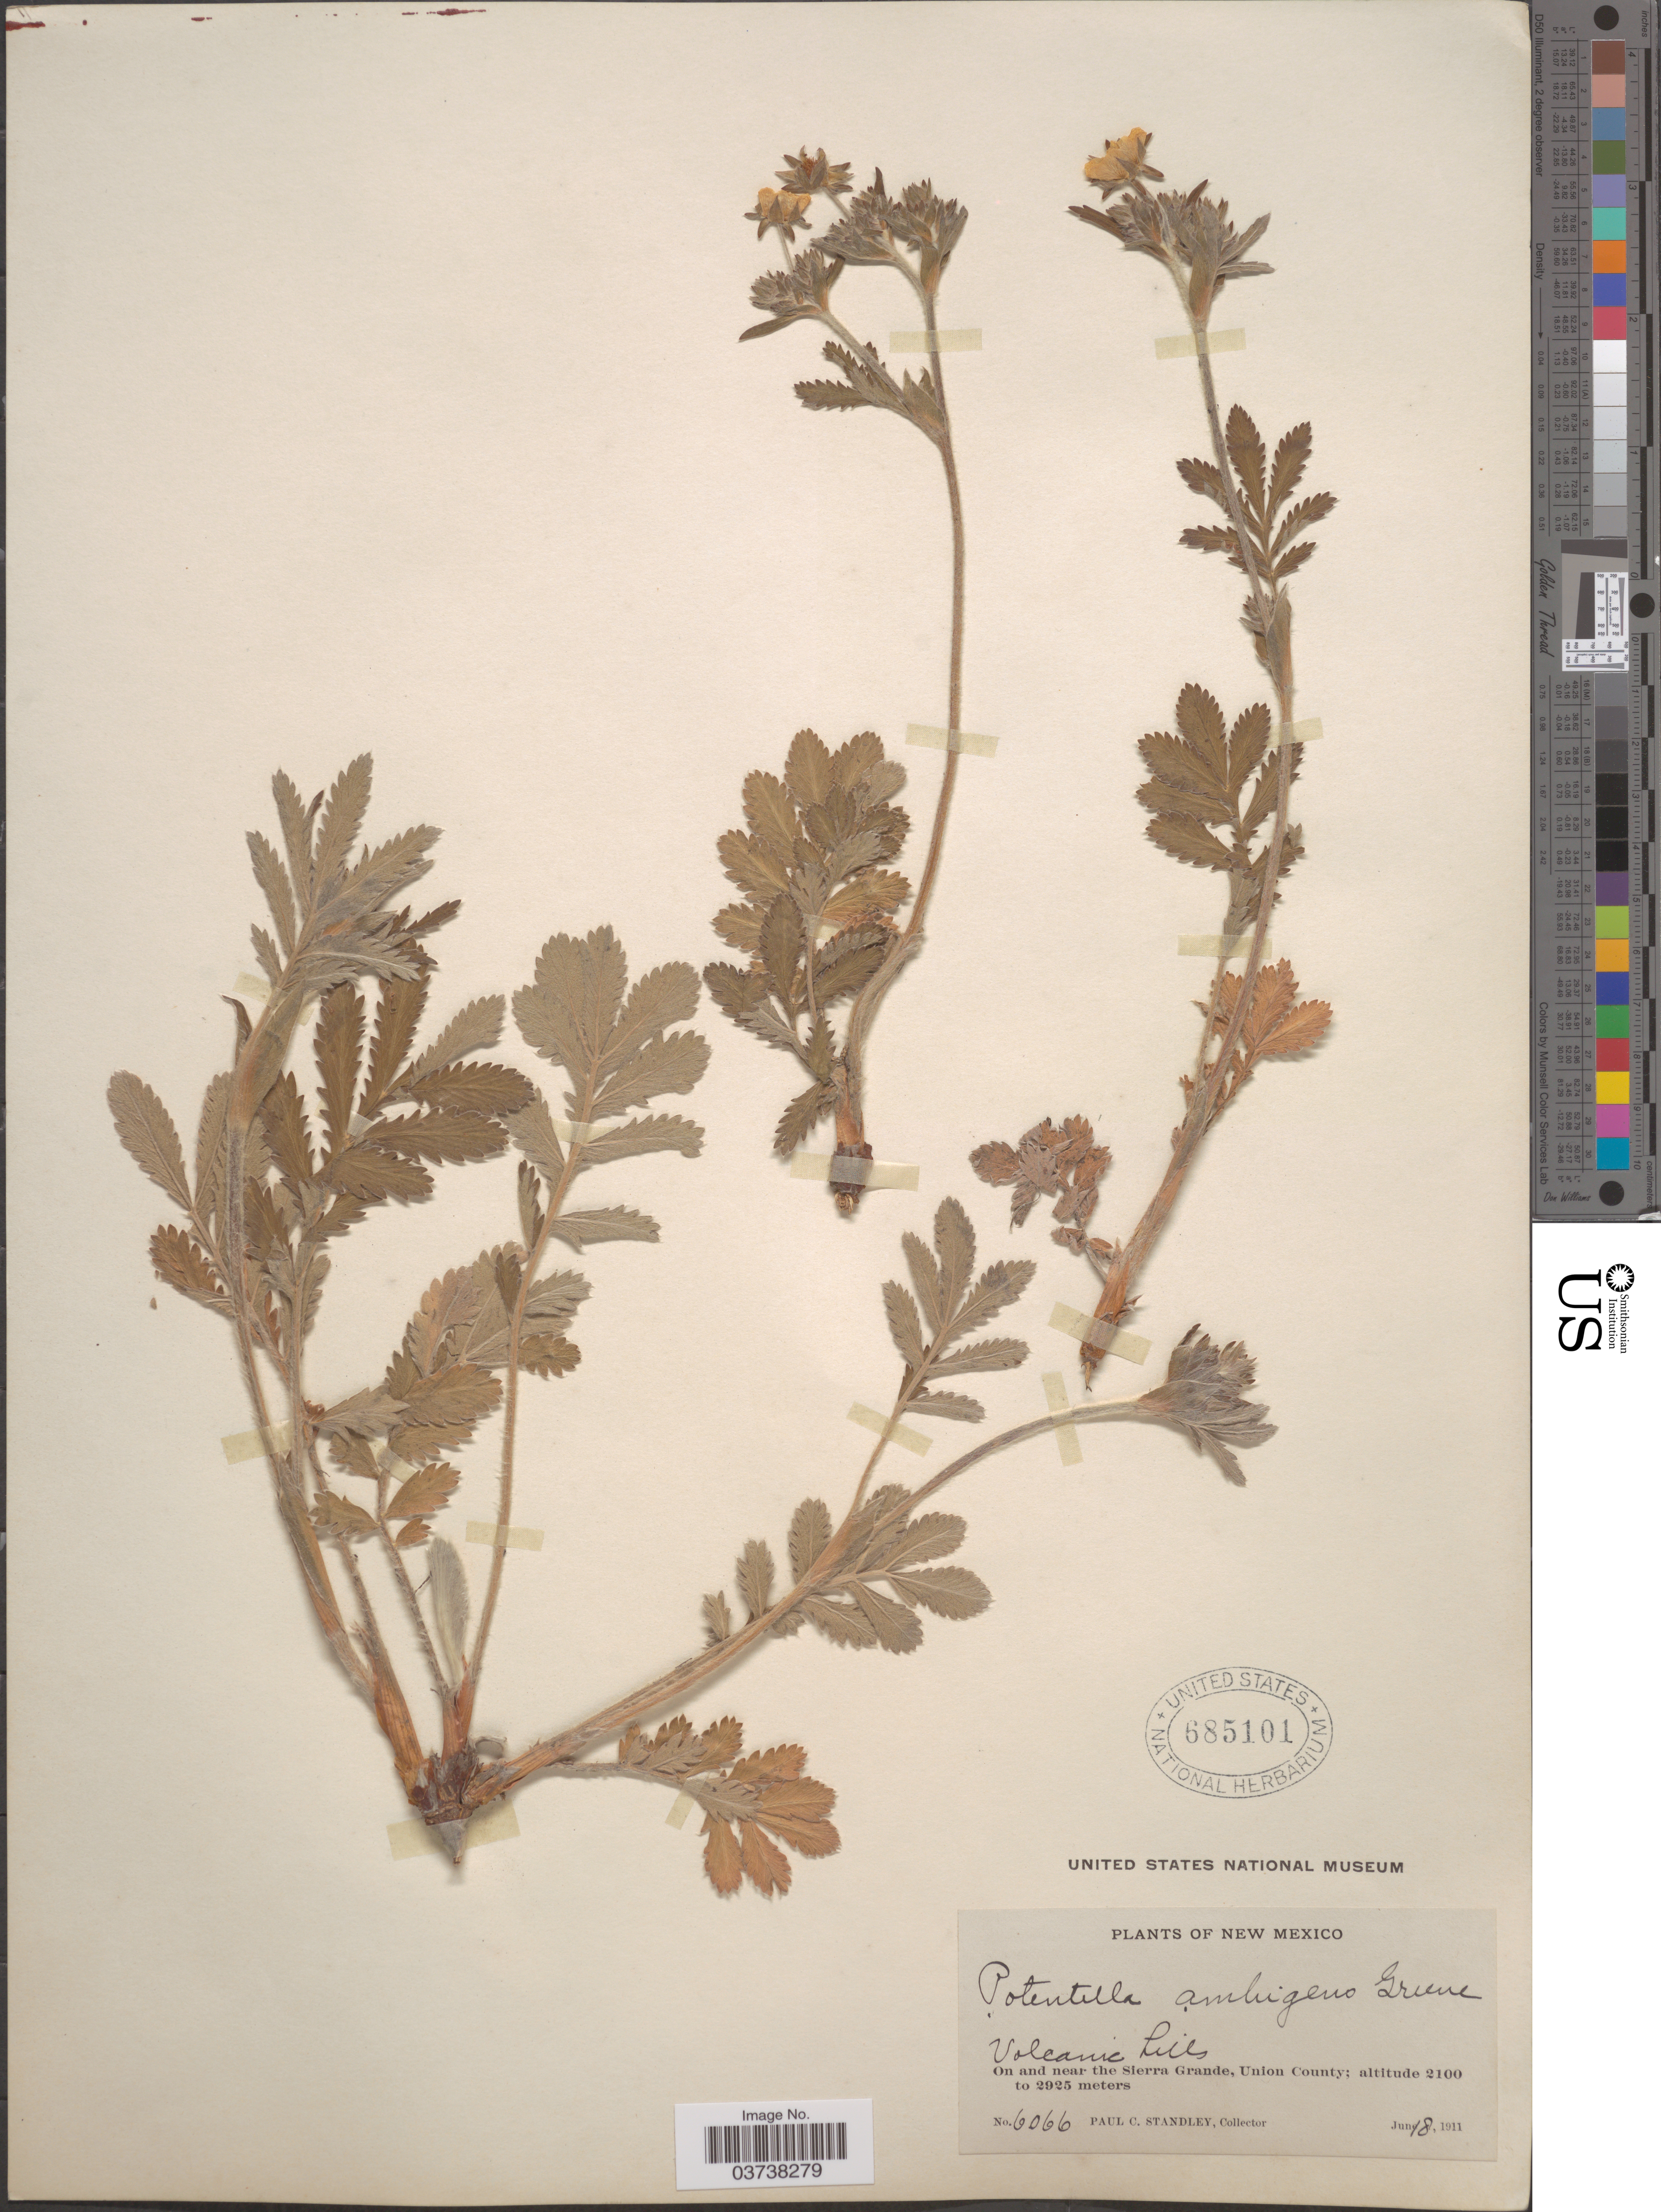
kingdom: Plantae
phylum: Tracheophyta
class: Magnoliopsida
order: Rosales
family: Rosaceae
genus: Potentilla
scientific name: Potentilla ambigens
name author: Greene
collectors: P. C. Standley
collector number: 6066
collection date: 1911-06-18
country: United States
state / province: New Mexico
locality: Volcanic hills. On and near the Sierra Grande, Union County.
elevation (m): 2100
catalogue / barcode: US 685101